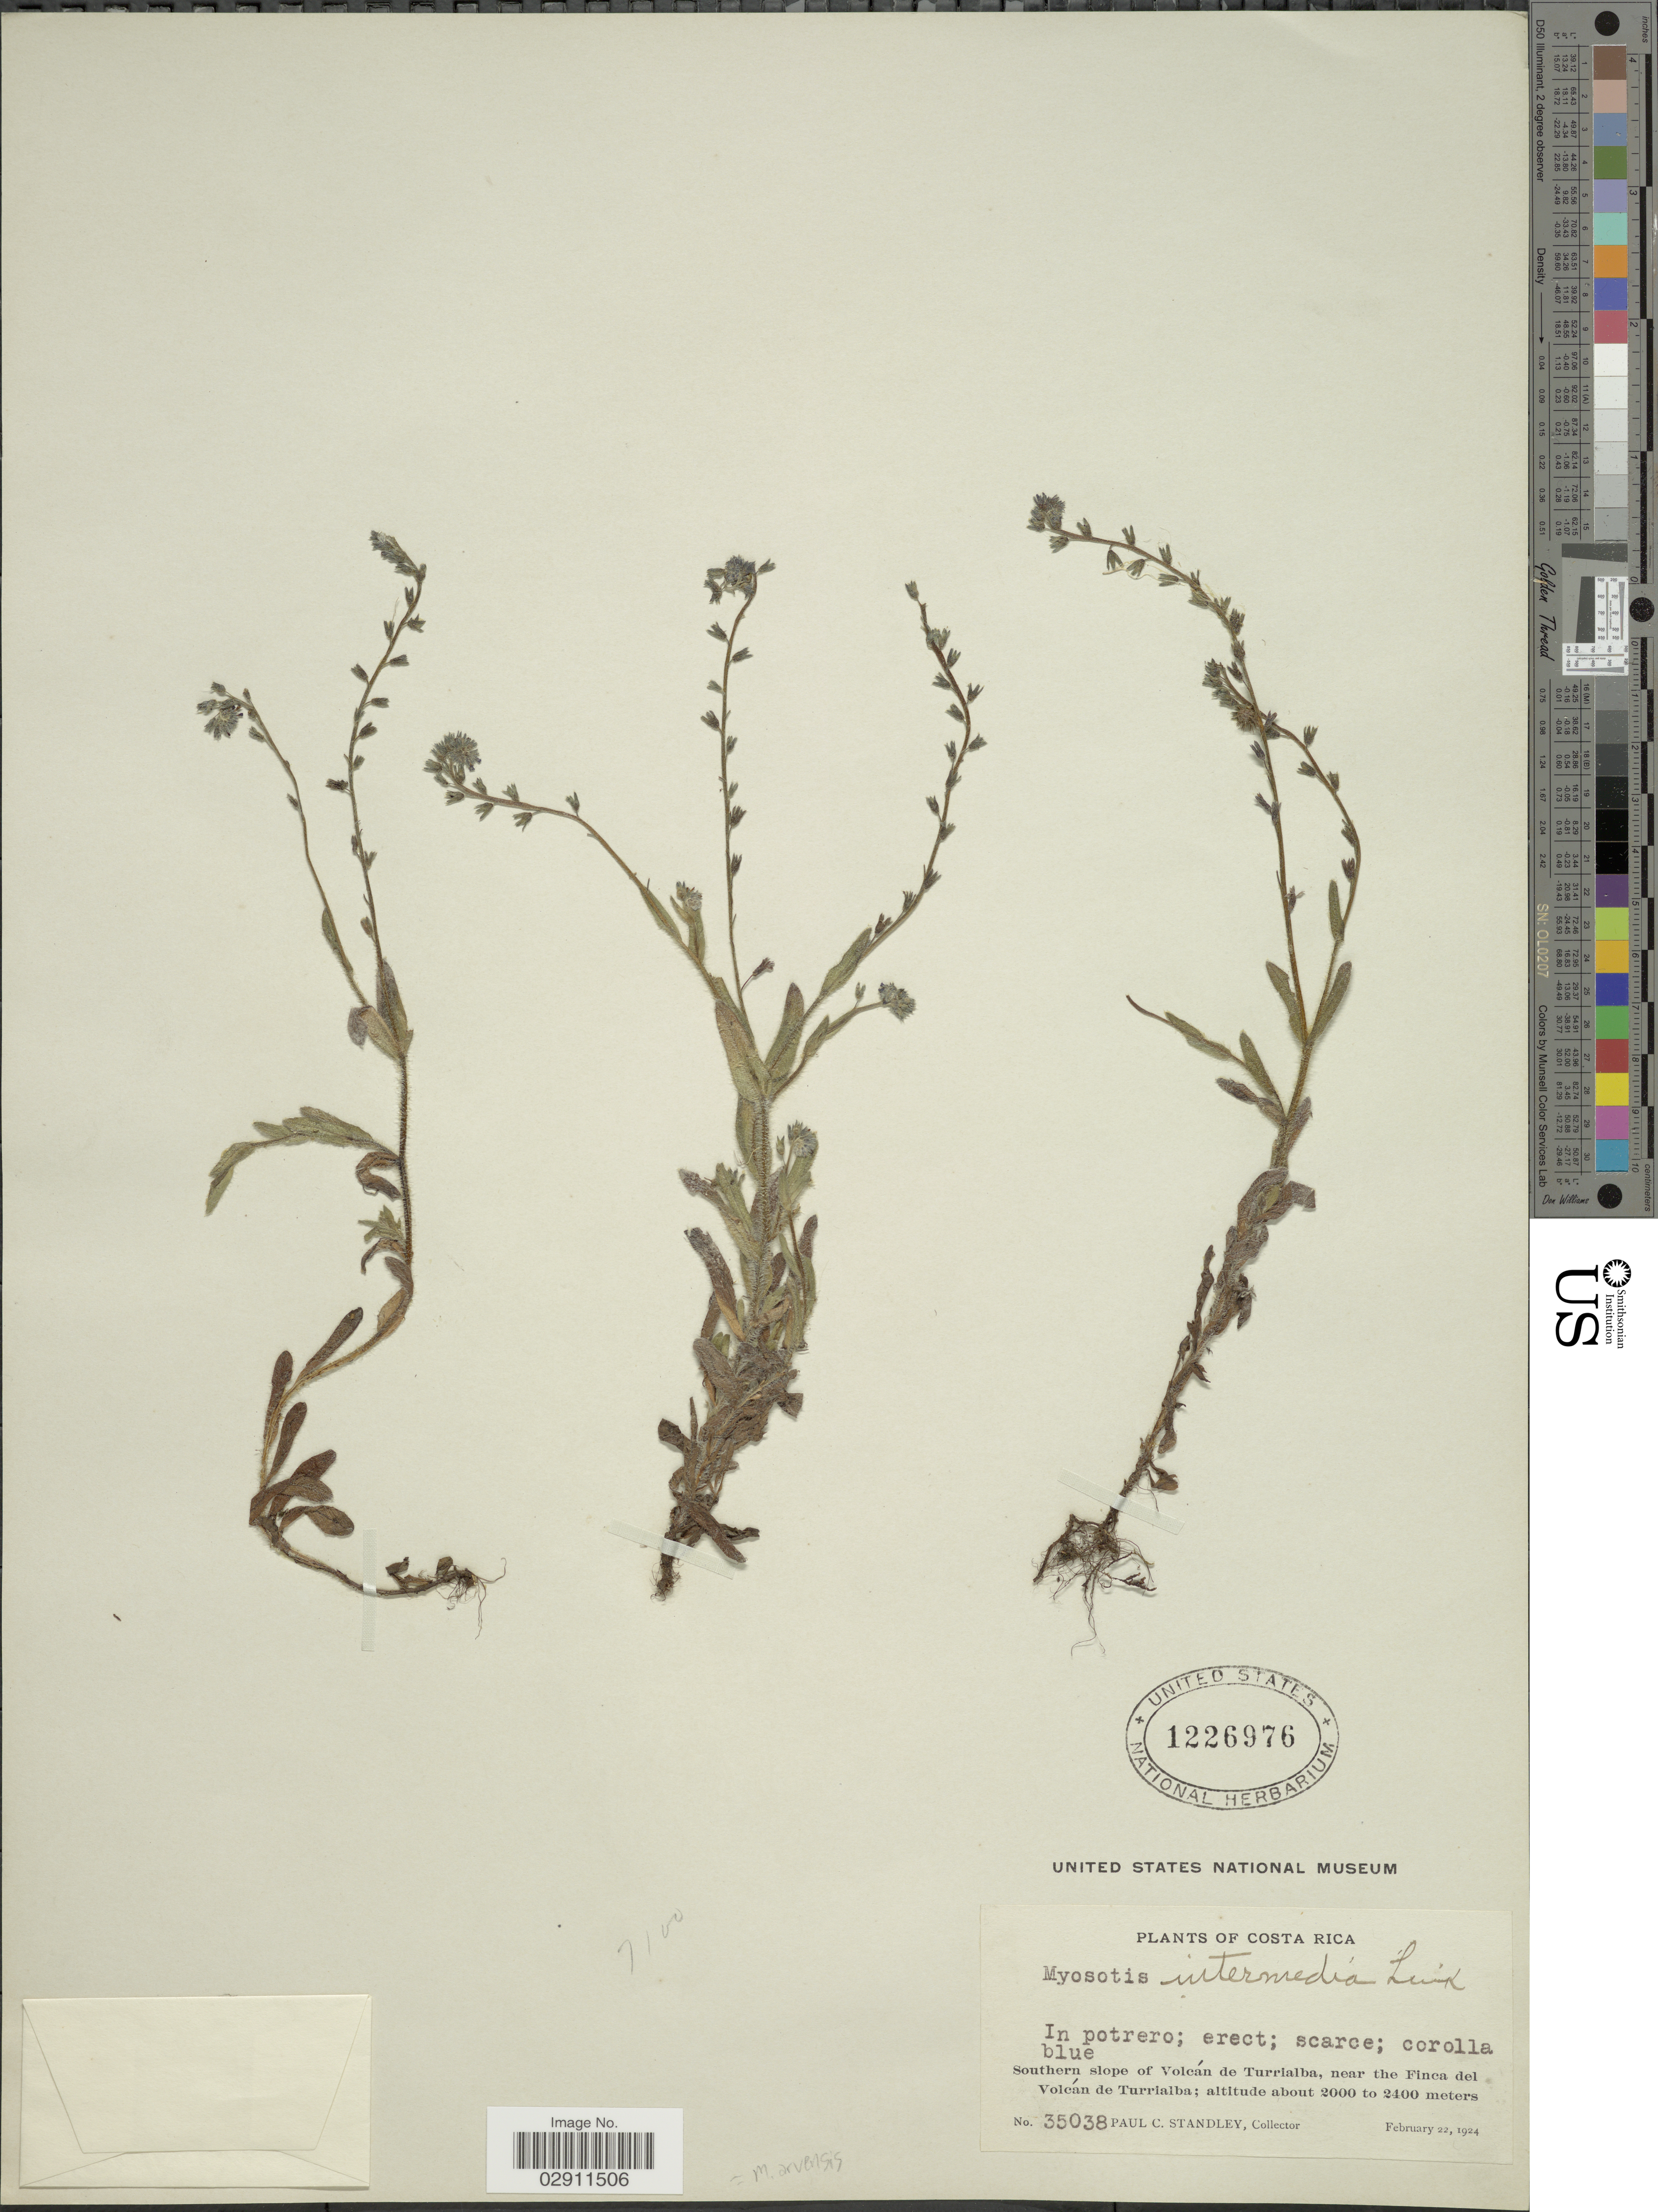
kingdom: Plantae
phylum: Tracheophyta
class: Magnoliopsida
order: Boraginales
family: Boraginaceae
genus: Myosotis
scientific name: Myosotis arvensis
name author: (L.) Hill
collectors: P. C. Standley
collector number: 35038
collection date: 1924-02-22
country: Costa Rica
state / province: Cartago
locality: Southern slope of Volcán de Turrialba, near the Finca del Volcán de Turrialba.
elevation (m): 2000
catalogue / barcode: US 1226976